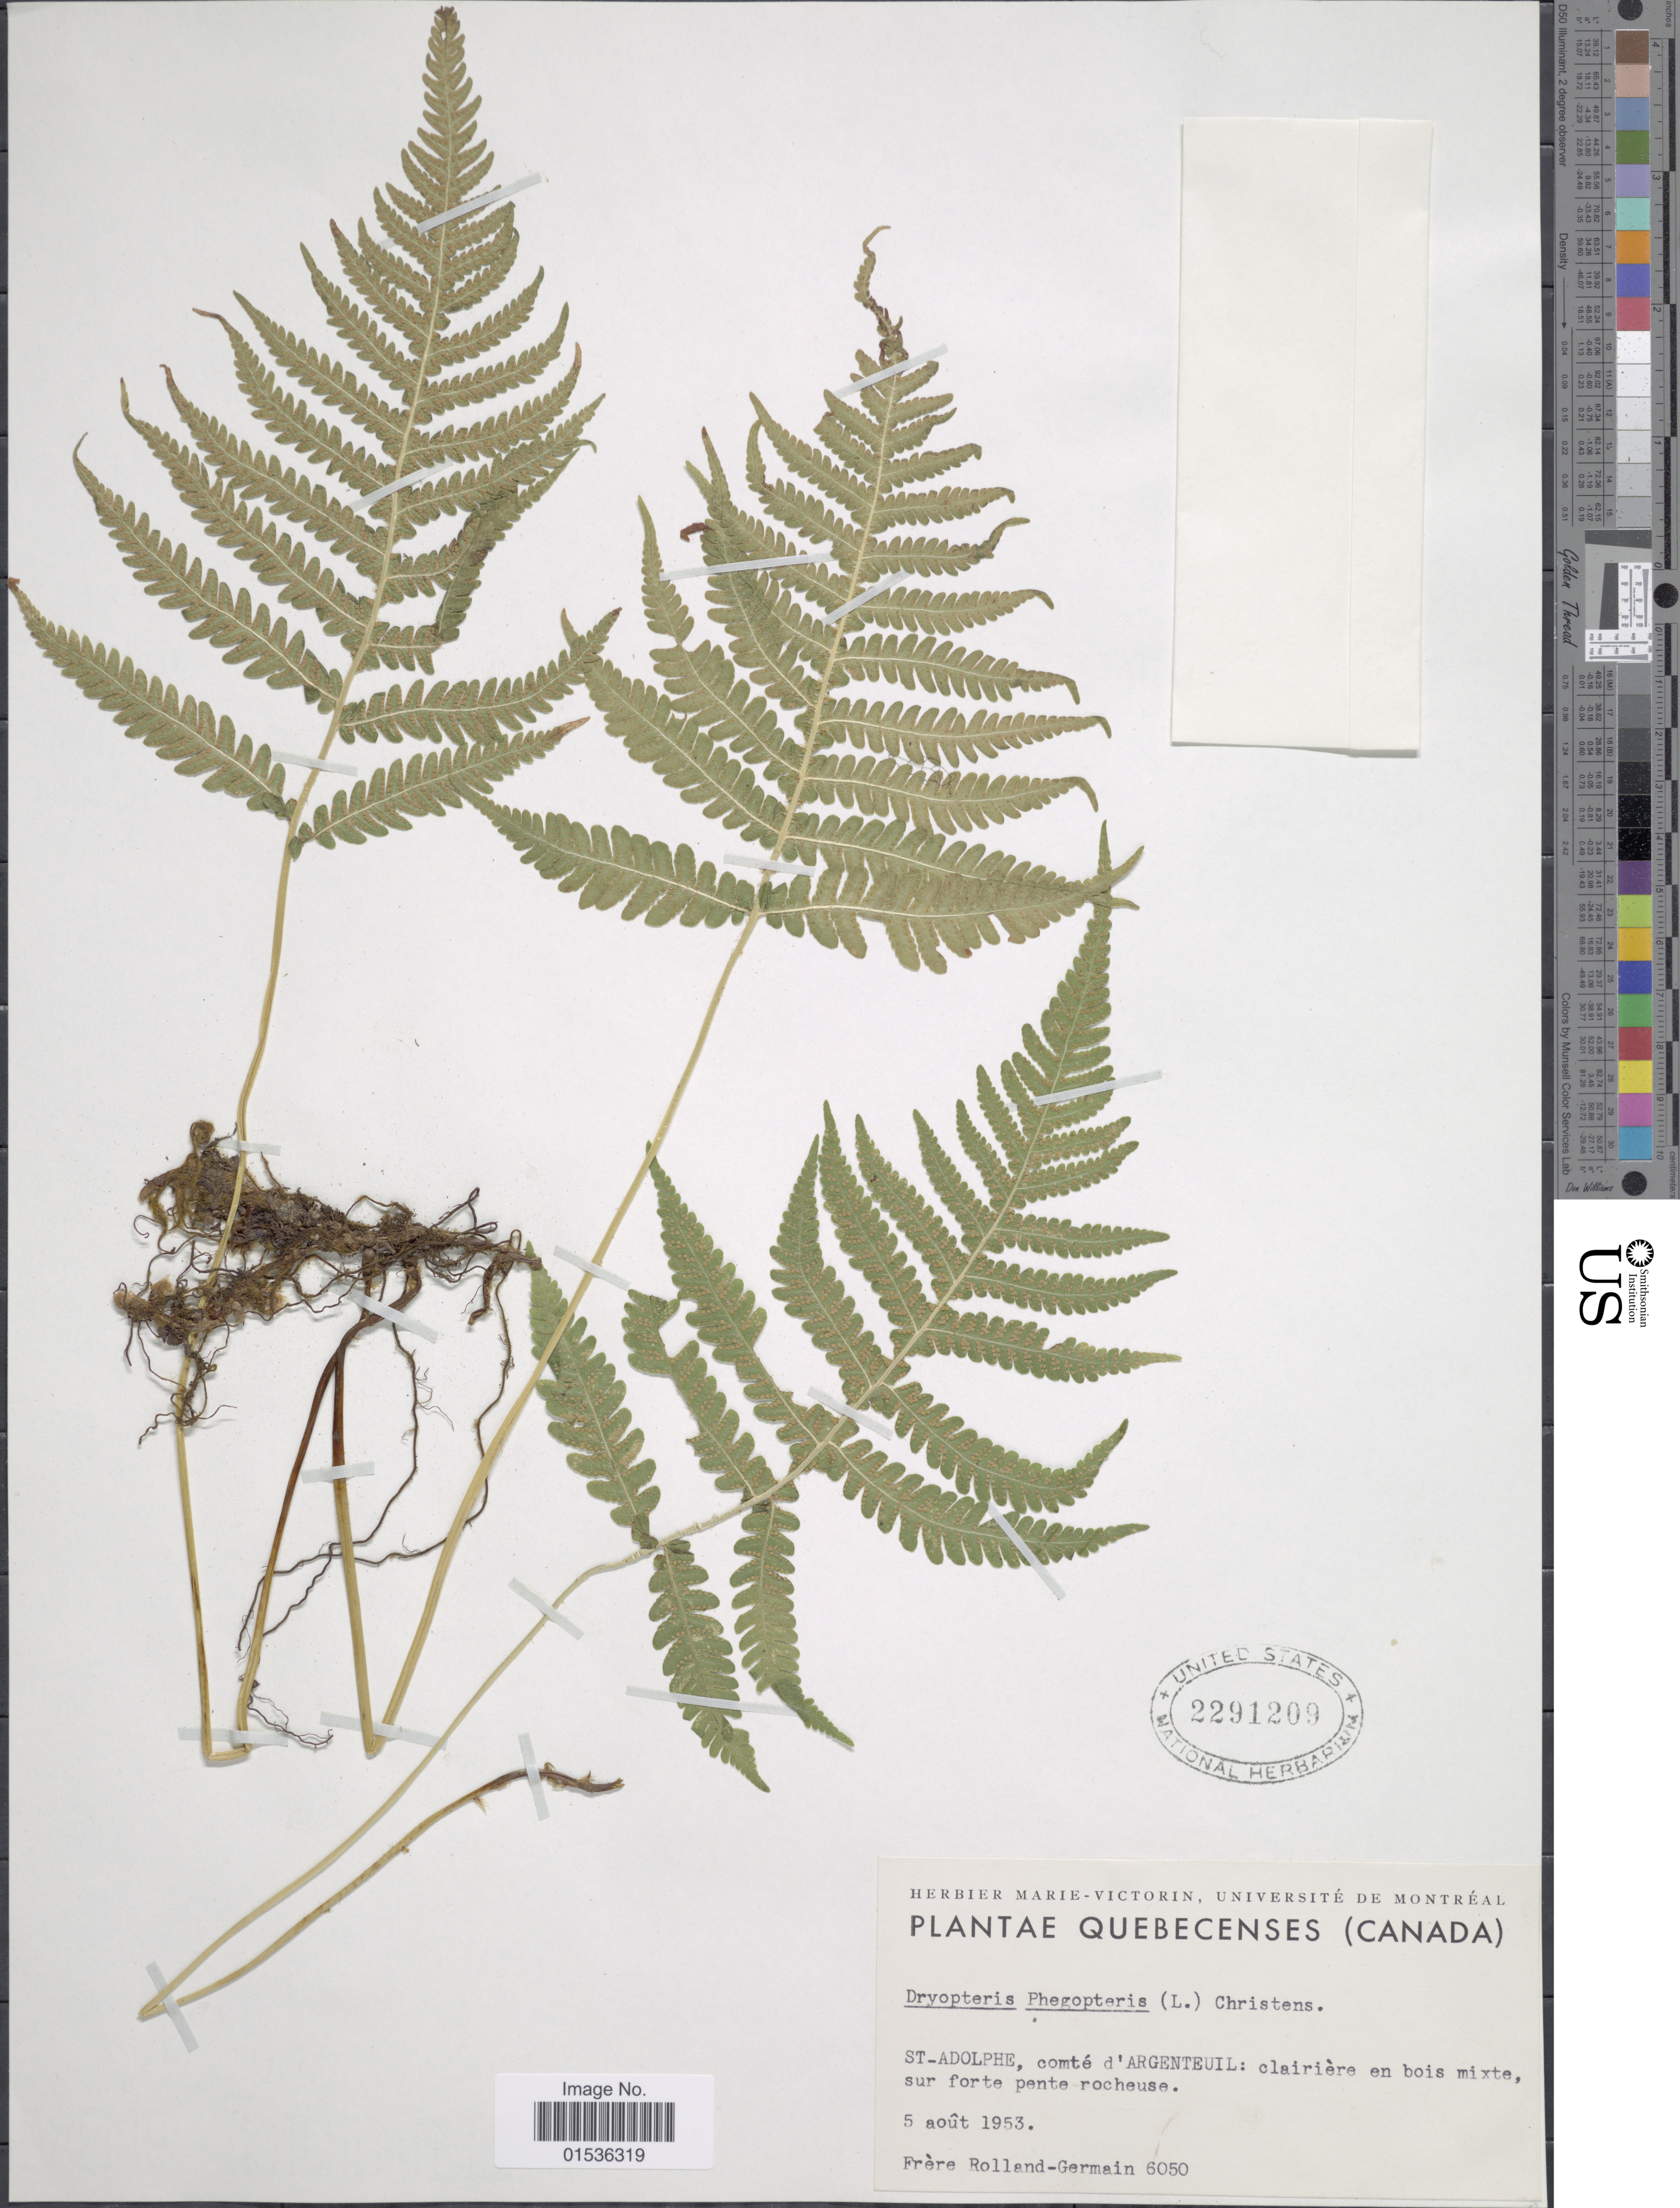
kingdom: Plantae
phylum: Tracheophyta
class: Polypodiopsida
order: Polypodiales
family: Thelypteridaceae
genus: Phegopteris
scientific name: Phegopteris connectilis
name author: (Michx.) Watt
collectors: Rolland-Germain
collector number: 6050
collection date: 1953-08-06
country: Canada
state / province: Quebec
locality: Quebecenses (Canada), St-Adolphe, comte d'Argeneuil: Clairiere en bois Mixte sur forte pente rocheuse.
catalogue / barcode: US 2291209